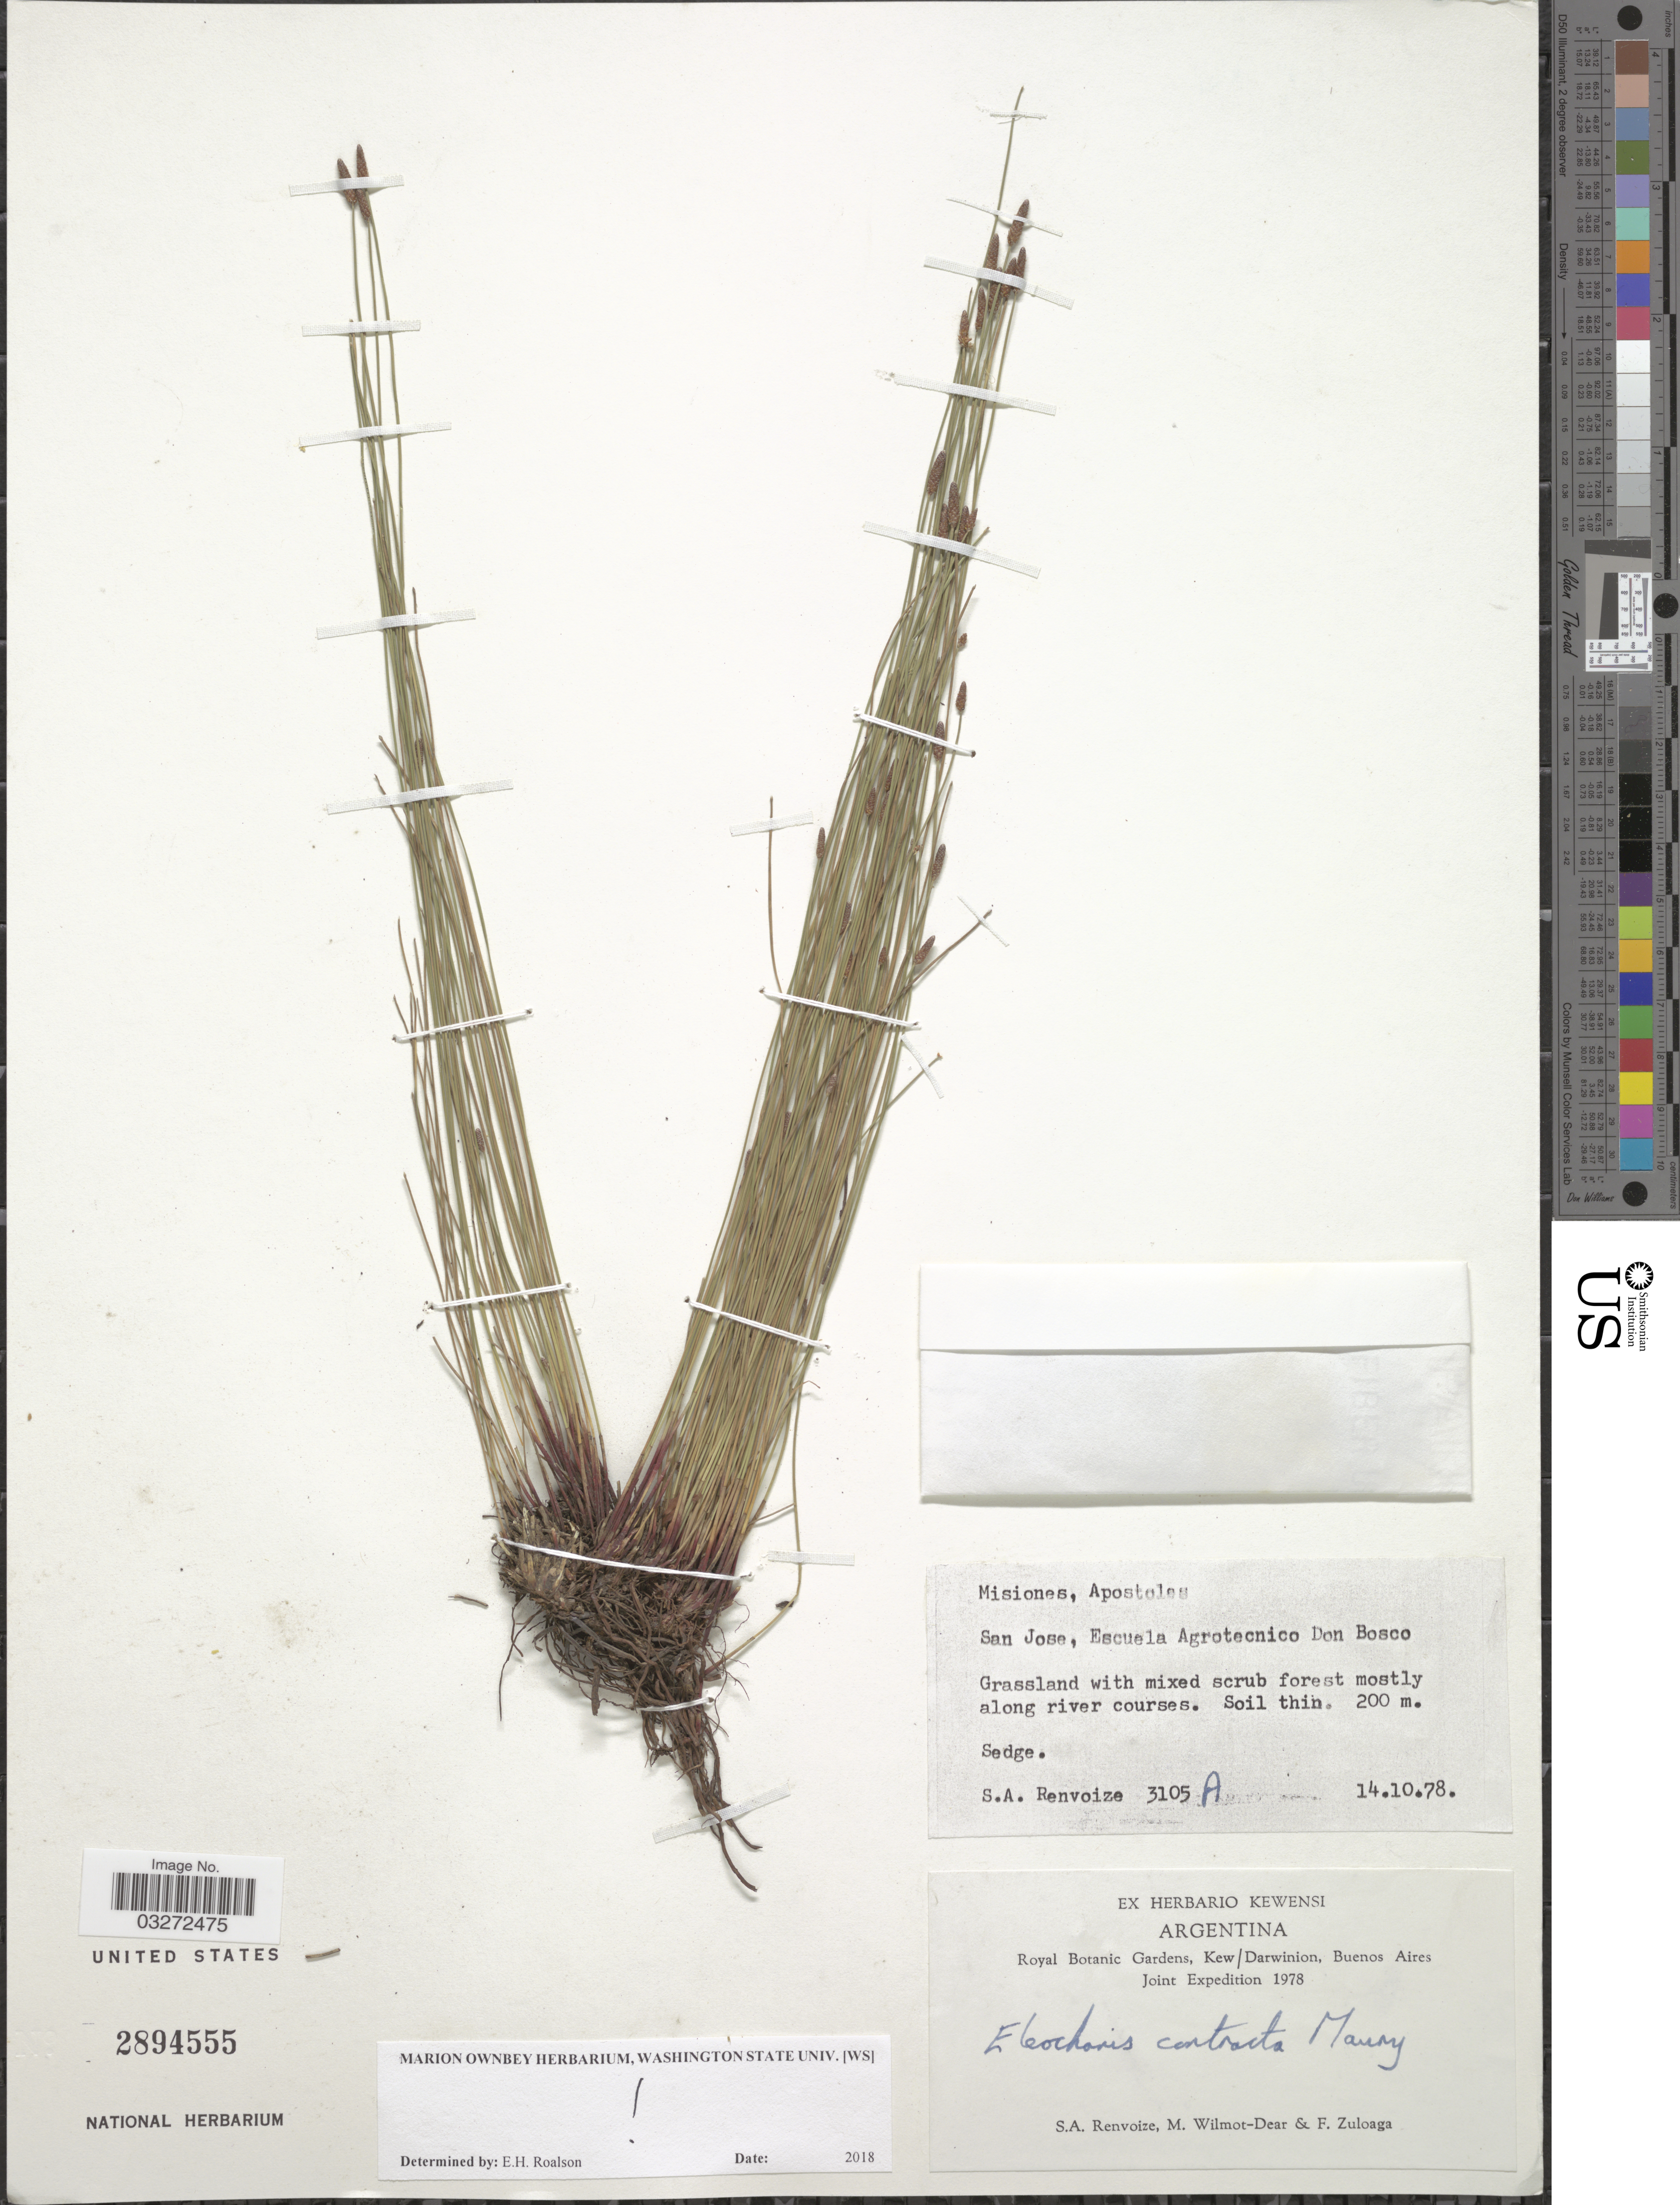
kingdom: Plantae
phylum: Tracheophyta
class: Liliopsida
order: Poales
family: Cyperaceae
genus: Eleocharis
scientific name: Eleocharis contracta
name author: Maury ex Micheli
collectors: S. A. Renvoize, M. Wilmot-Dear & F. Zuloaga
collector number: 3105A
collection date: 1978-10-14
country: Argentina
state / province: Misiones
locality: Apostoles. San Jose, Escuela Agrotecnico Don Bosco.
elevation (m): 200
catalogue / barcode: US 2894555